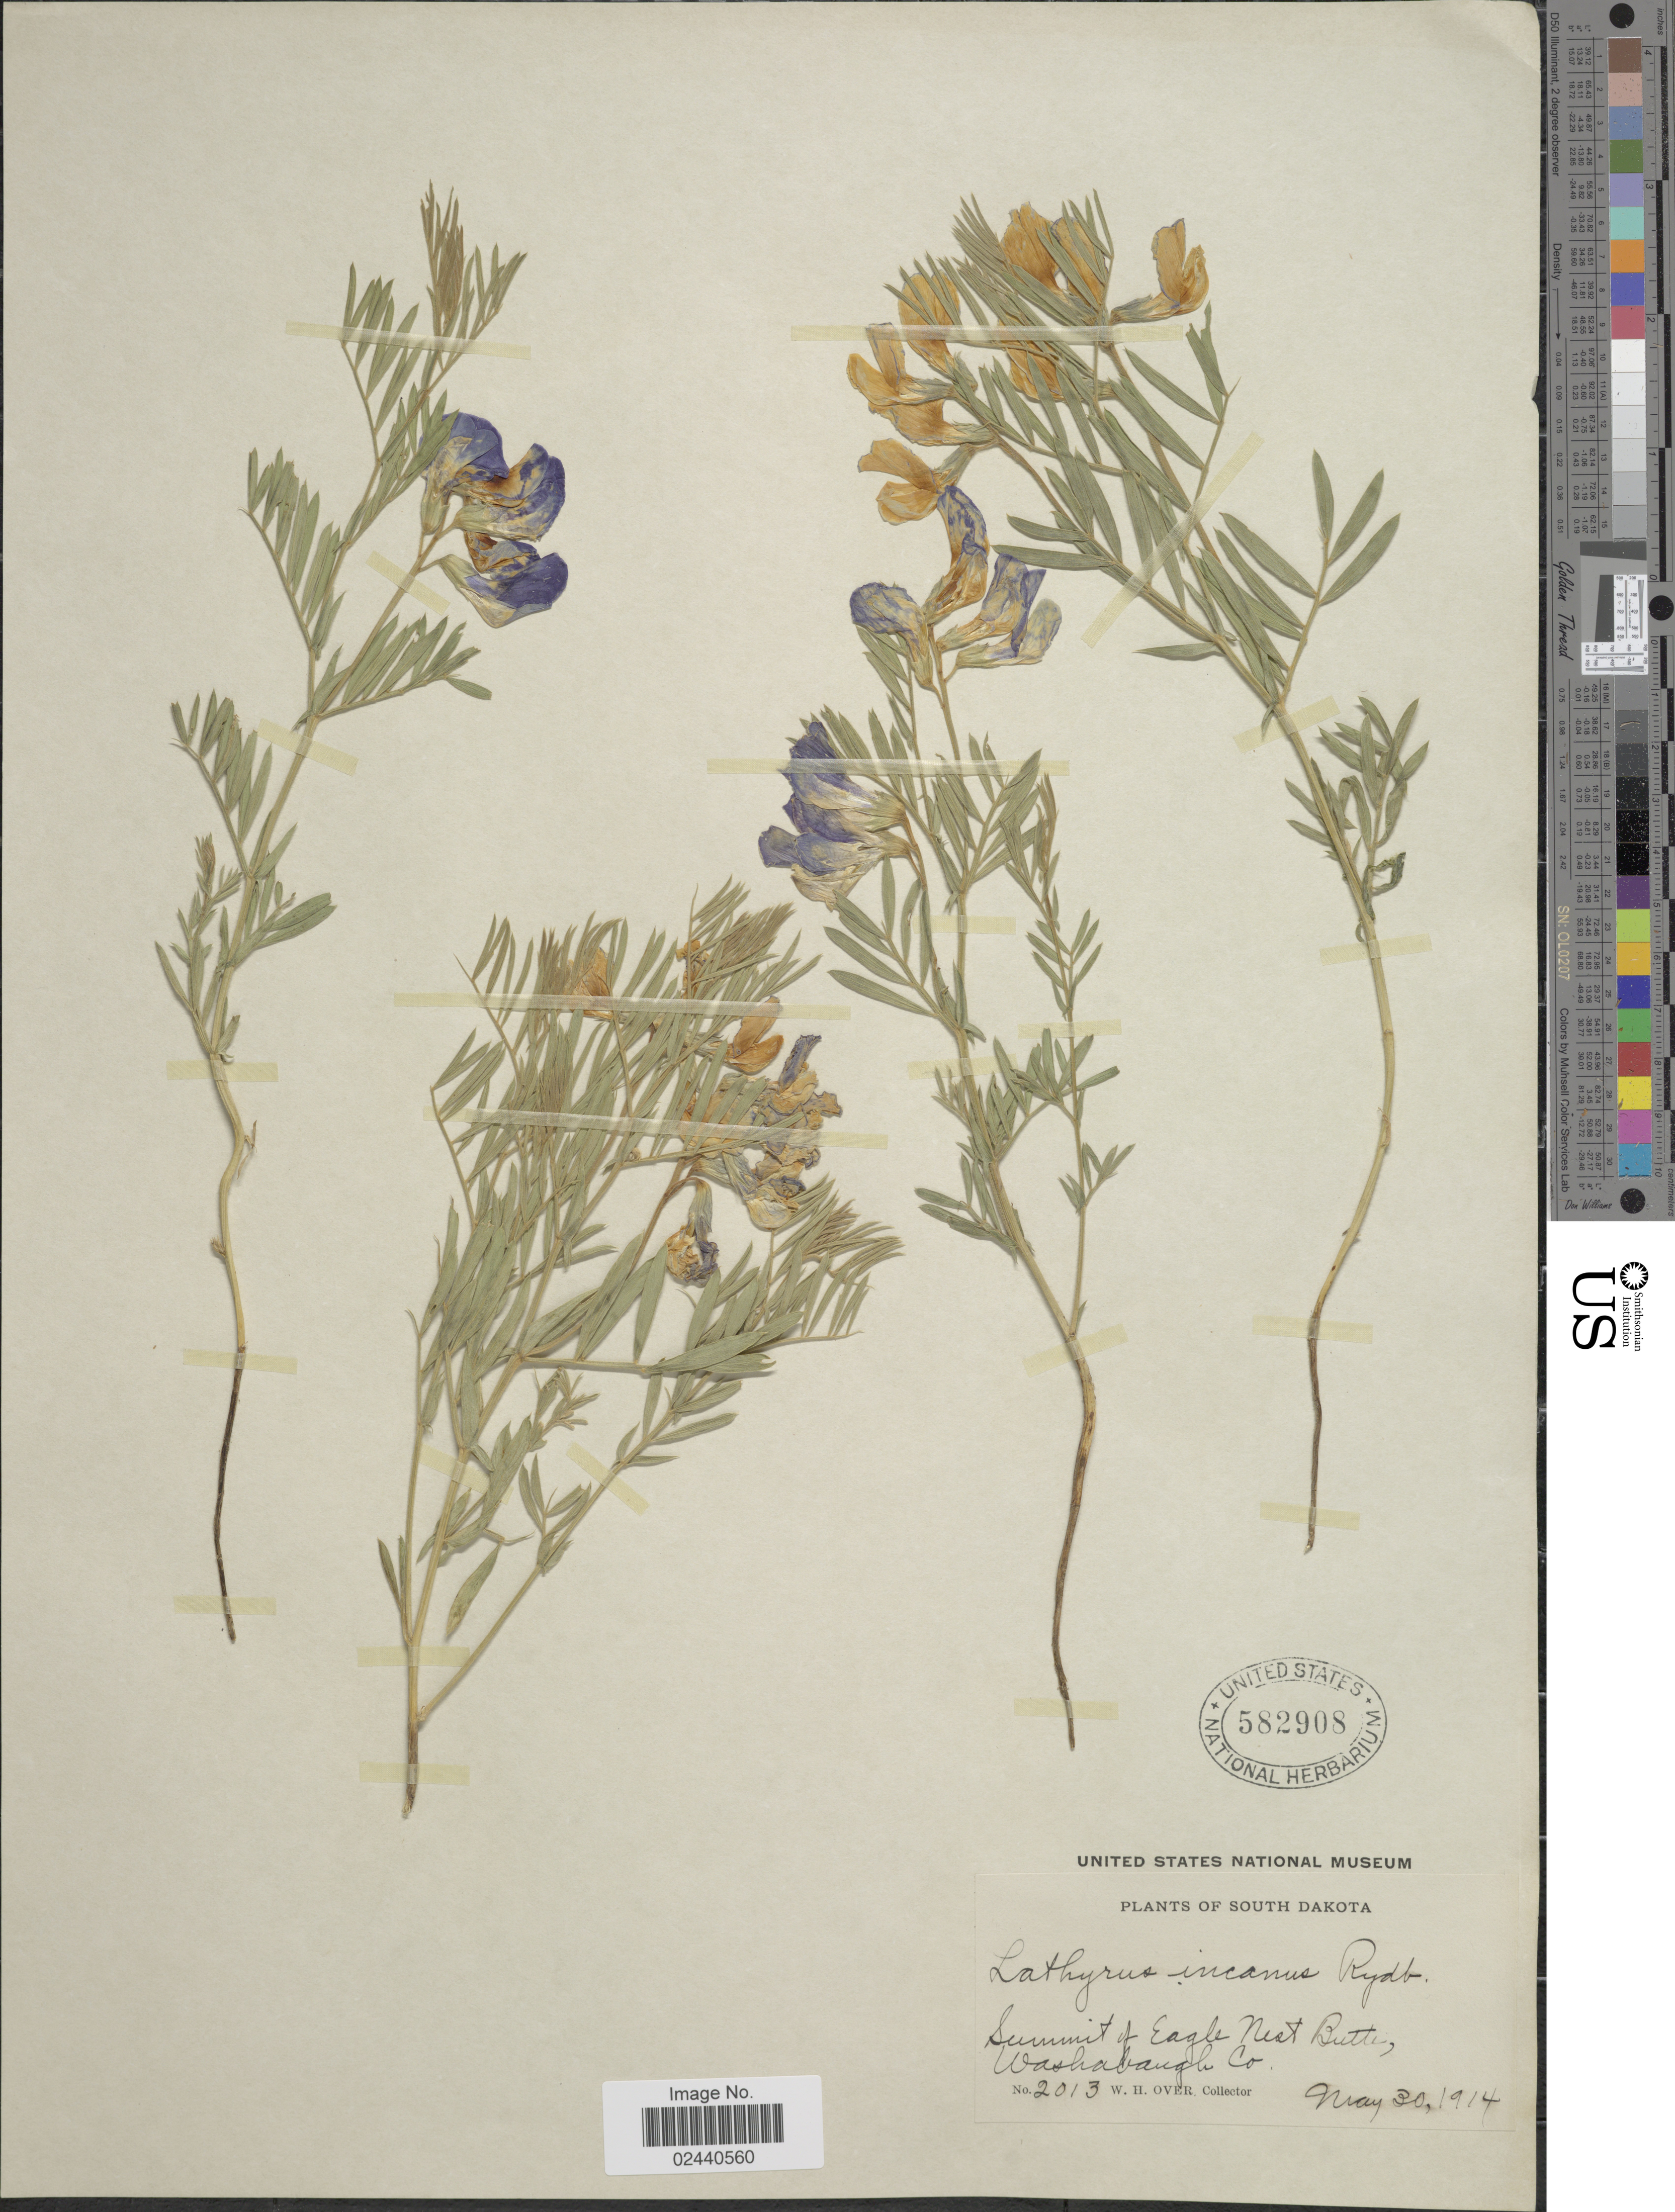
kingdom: Plantae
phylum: Tracheophyta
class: Magnoliopsida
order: Fabales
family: Fabaceae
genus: Lathyrus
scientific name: Lathyrus incanus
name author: (J.G. Sm. & Rydb.) Rydb.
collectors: W. Over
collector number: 2013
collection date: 1914-05-30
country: United States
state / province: South Dakota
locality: Summit of Eagle Nest Butte, Washabaugh Co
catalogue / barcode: US 582908